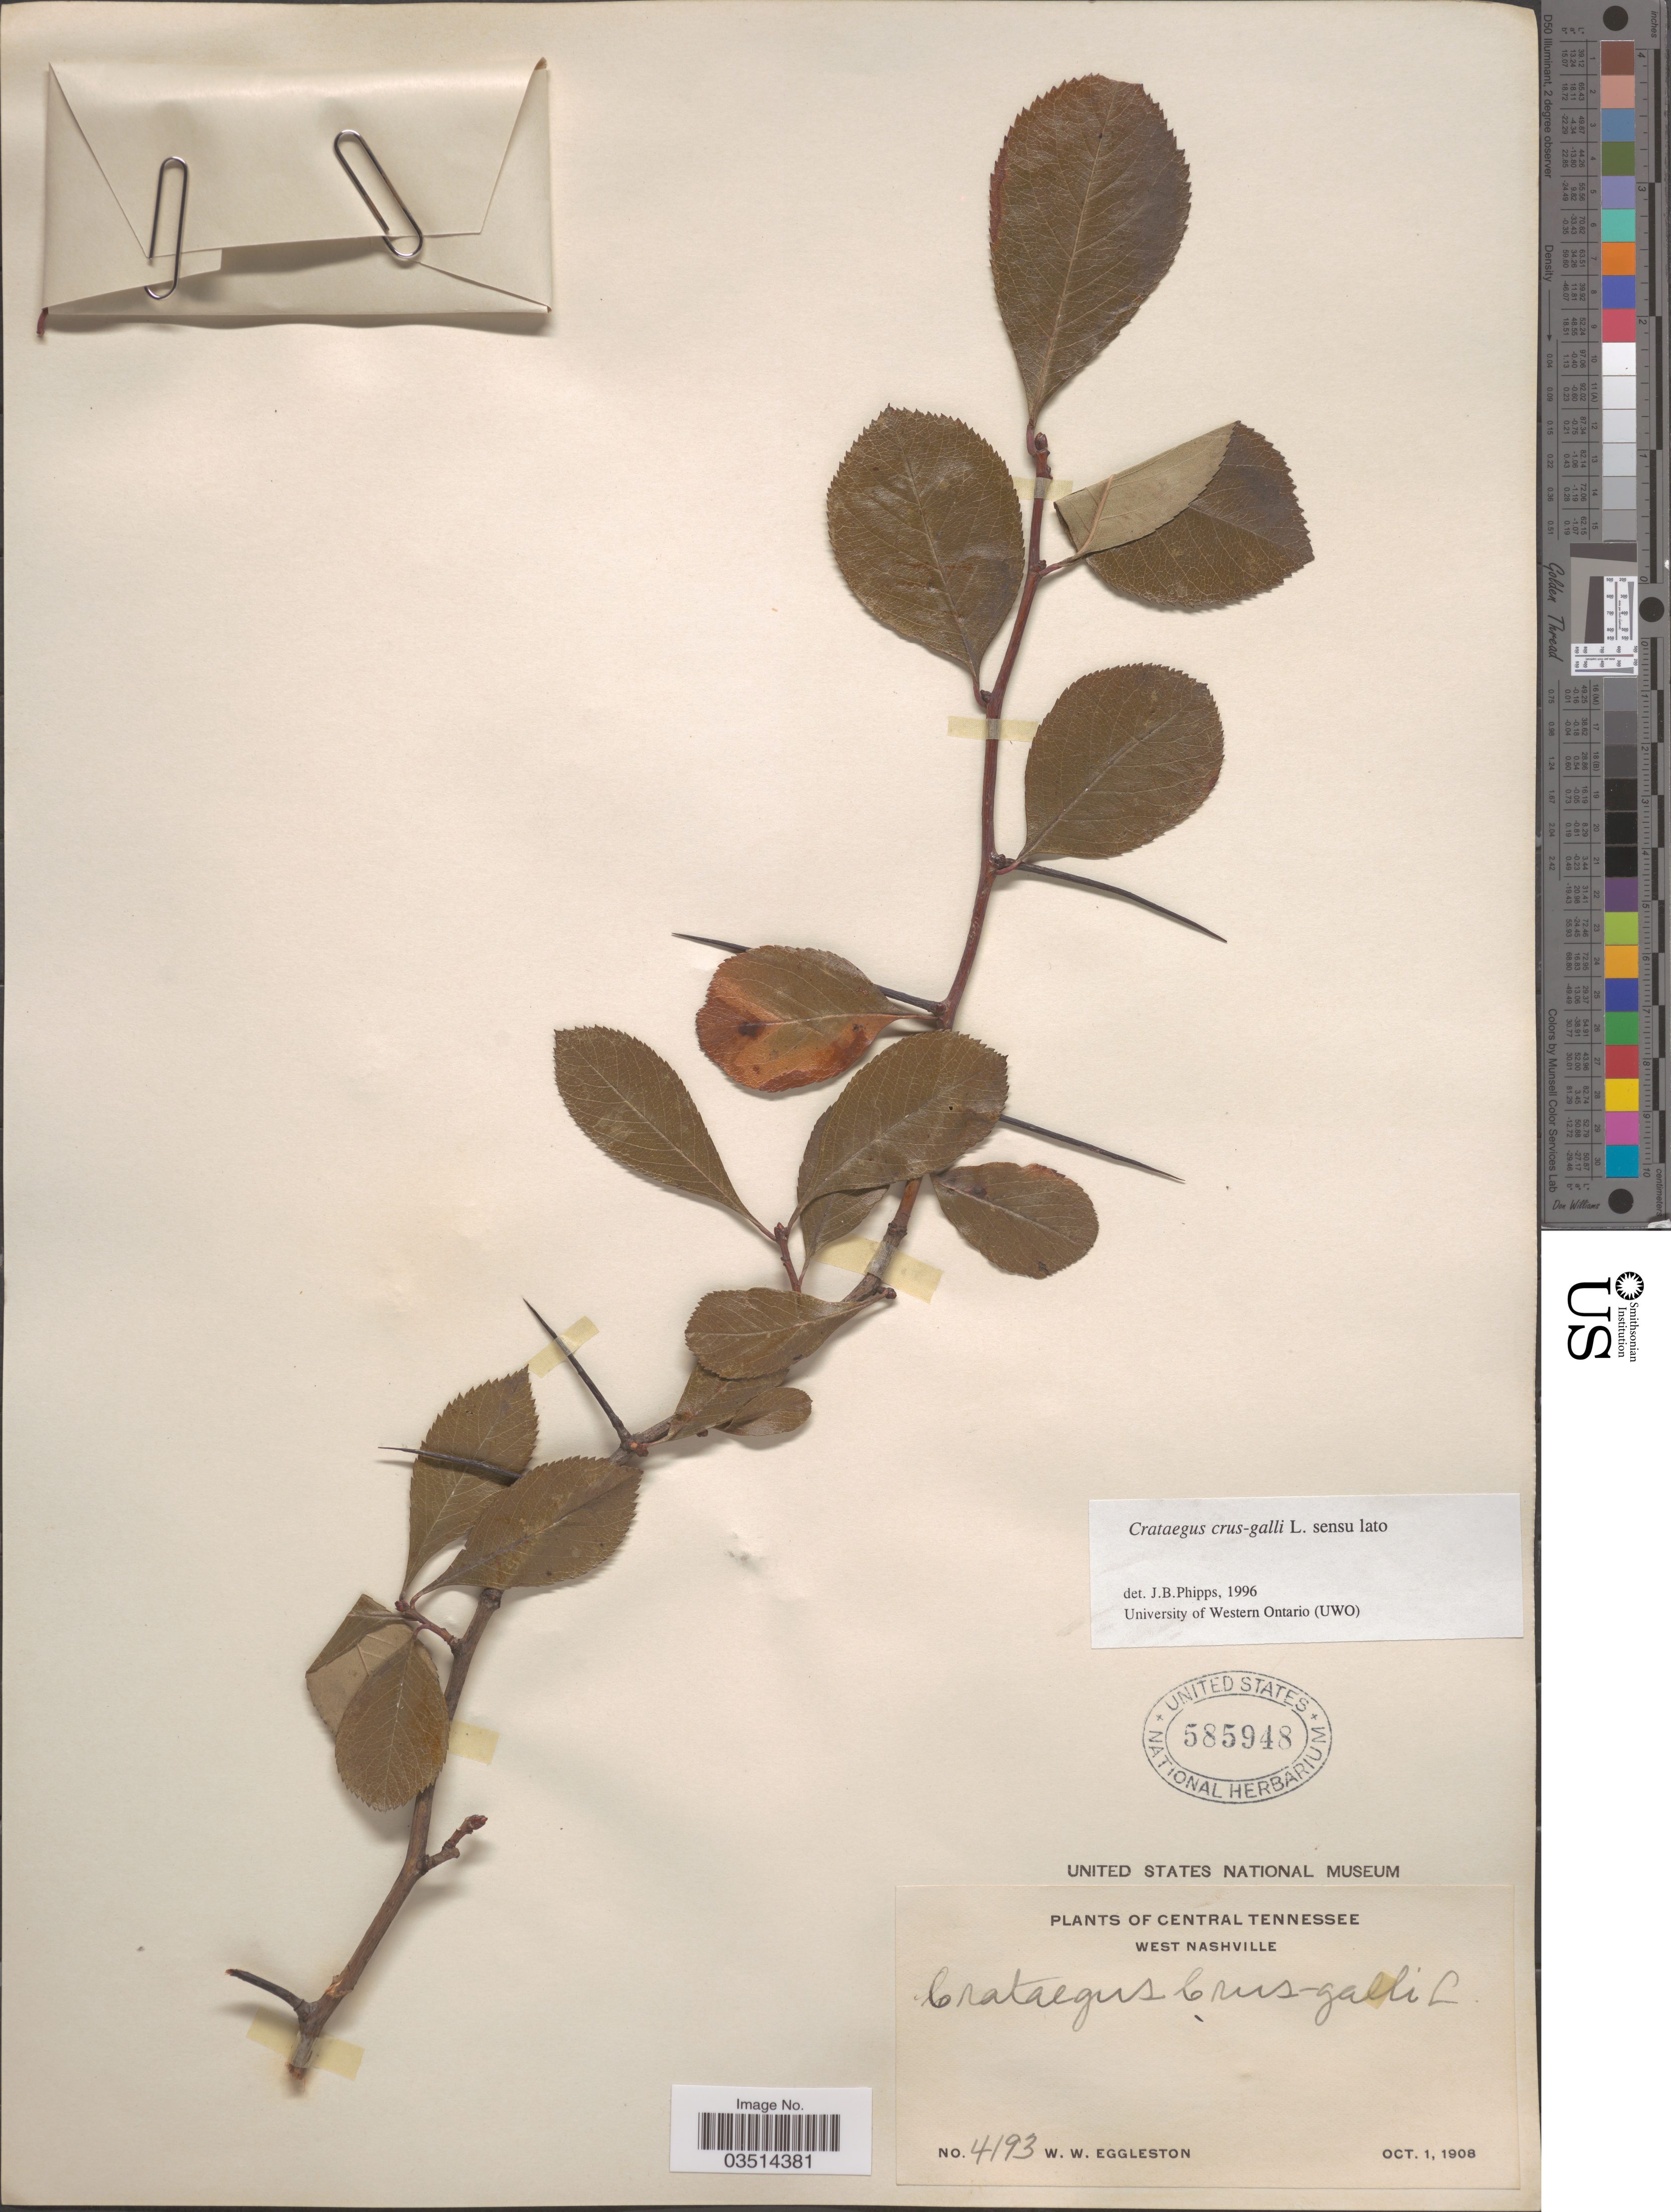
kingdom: Plantae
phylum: Tracheophyta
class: Magnoliopsida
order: Rosales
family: Rosaceae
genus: Crataegus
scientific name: Crataegus crus-galli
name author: L.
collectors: W. W. Eggleston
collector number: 4193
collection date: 1908-10-01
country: United States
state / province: Tennessee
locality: Central Tennessee. West Nashville.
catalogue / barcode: US 585948